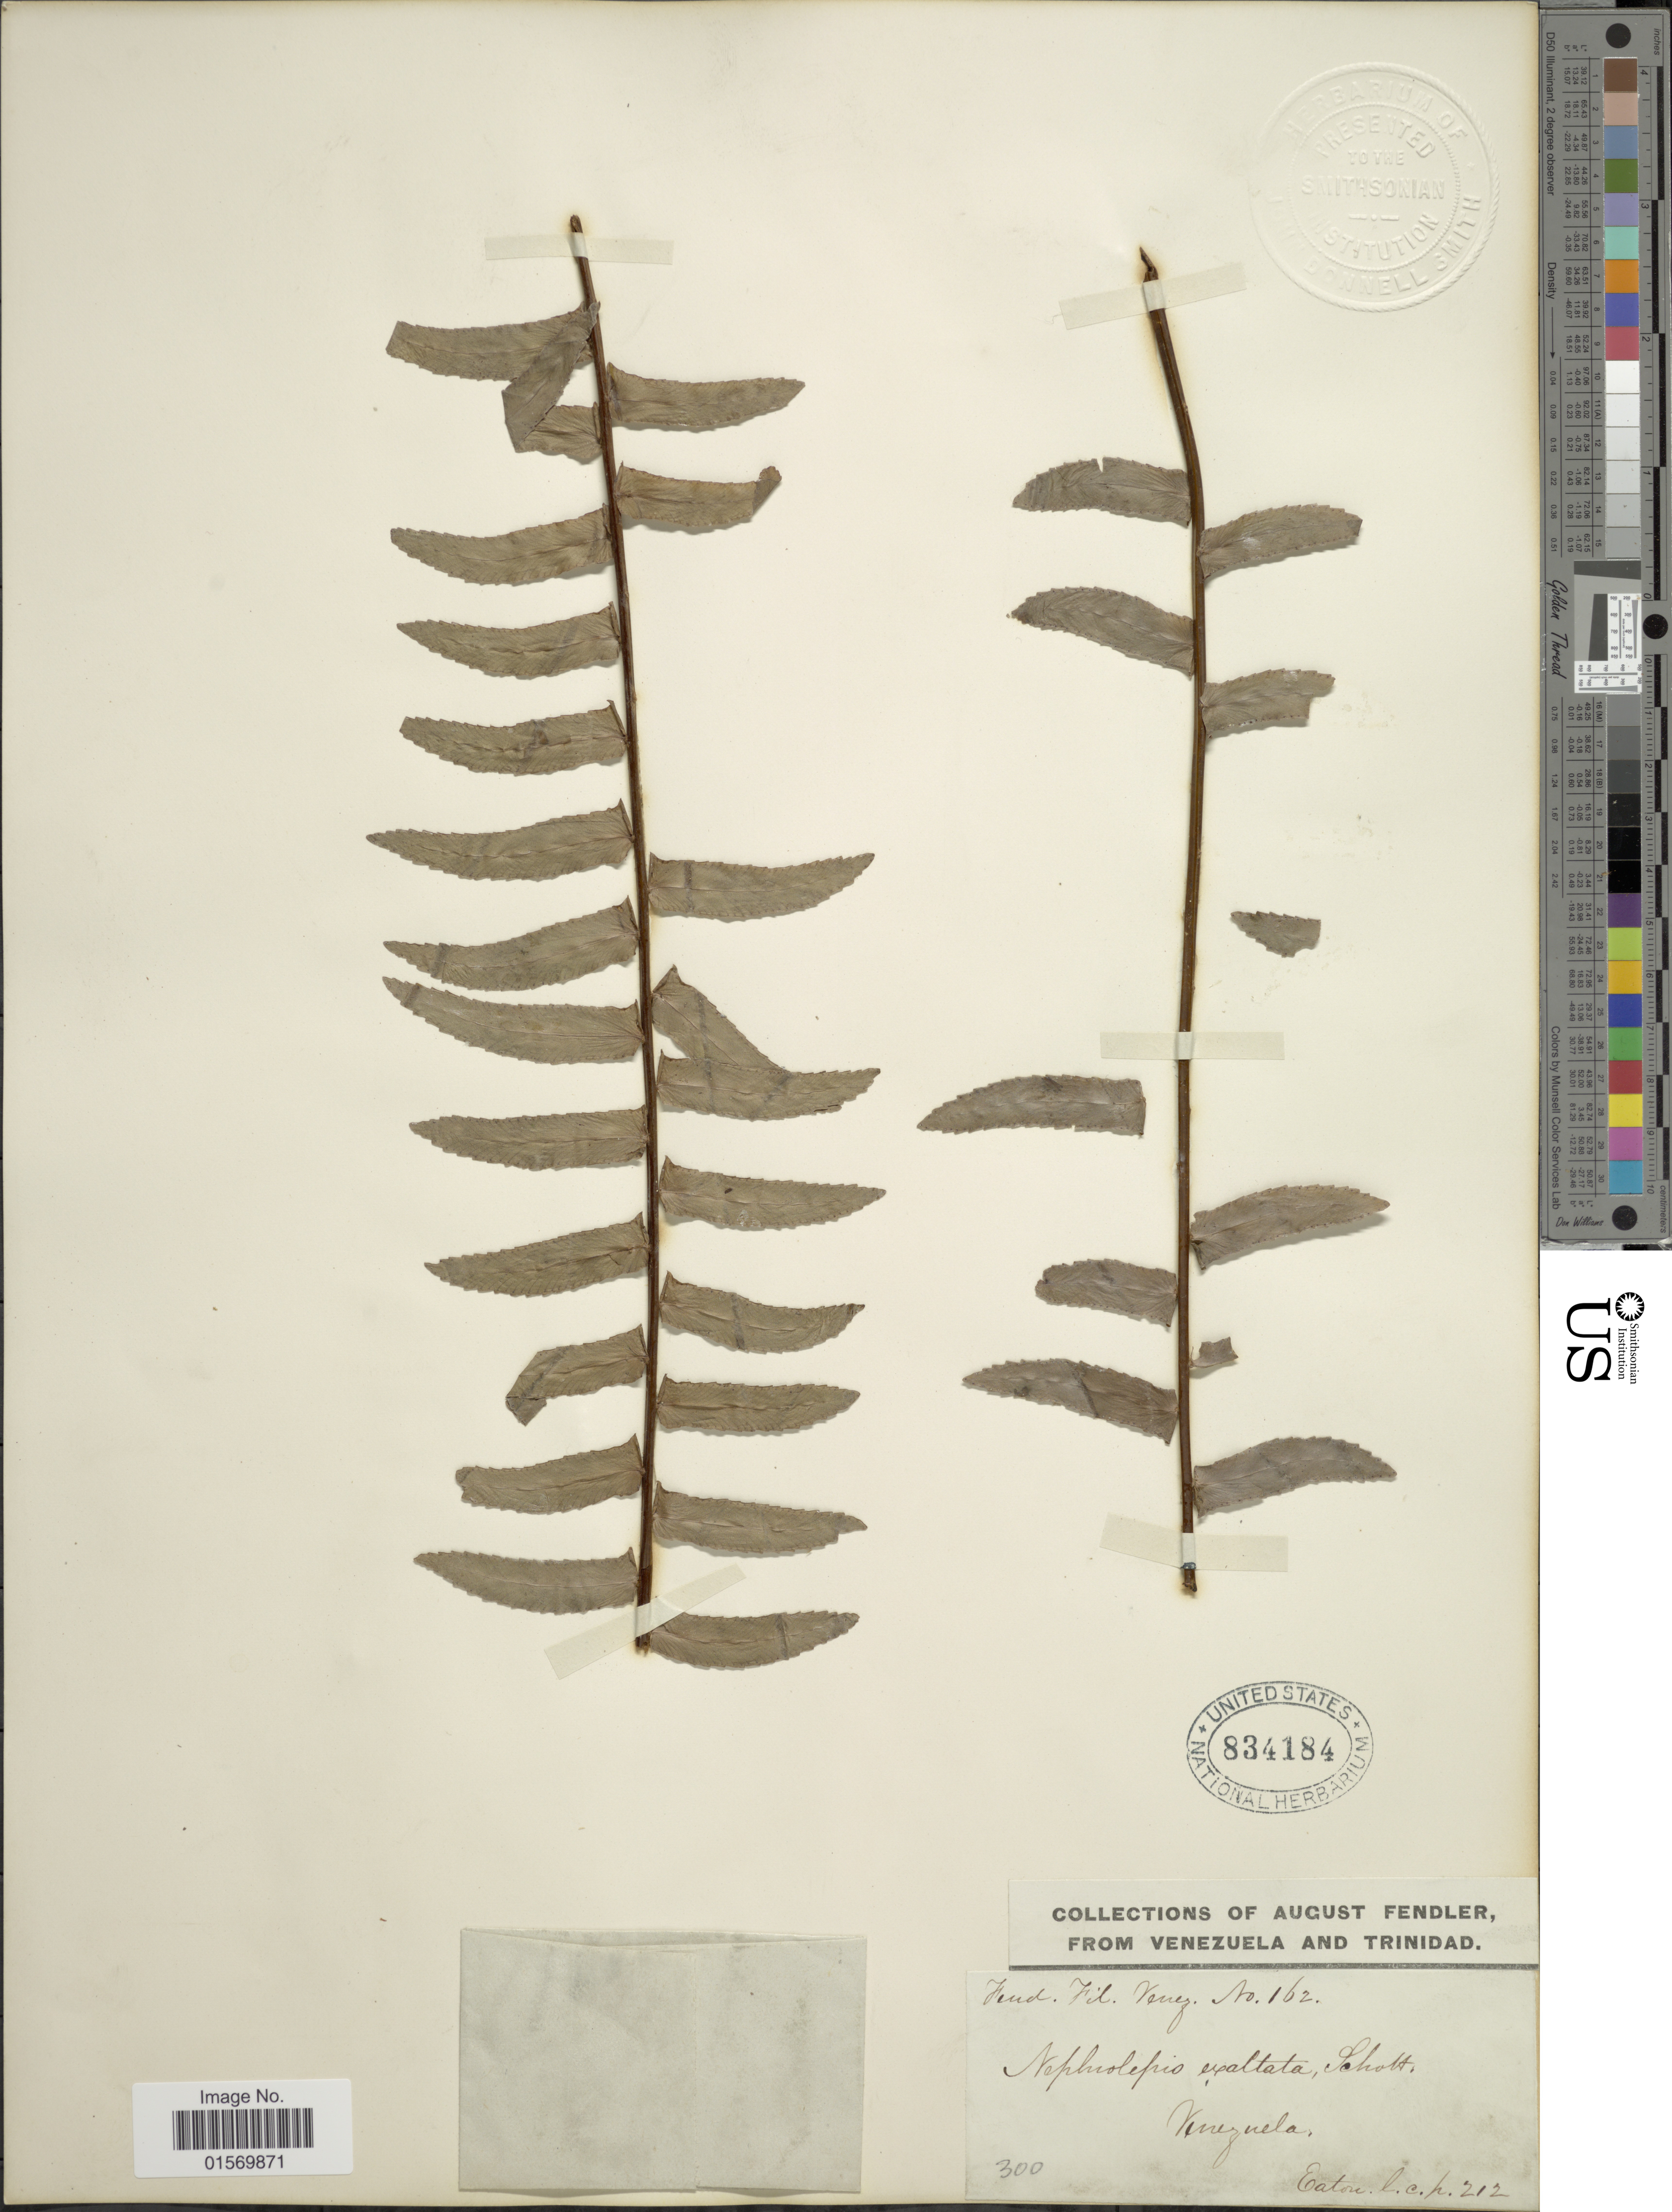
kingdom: Plantae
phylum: Tracheophyta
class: Polypodiopsida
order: Polypodiales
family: Nephrolepidaceae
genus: Nephrolepis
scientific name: Nephrolepis pendula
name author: (Raddi) J. Sm.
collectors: A. Fendler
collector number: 162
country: Venezuela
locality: Eaton. l.c.p.212. [interpreted]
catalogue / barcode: US 834184